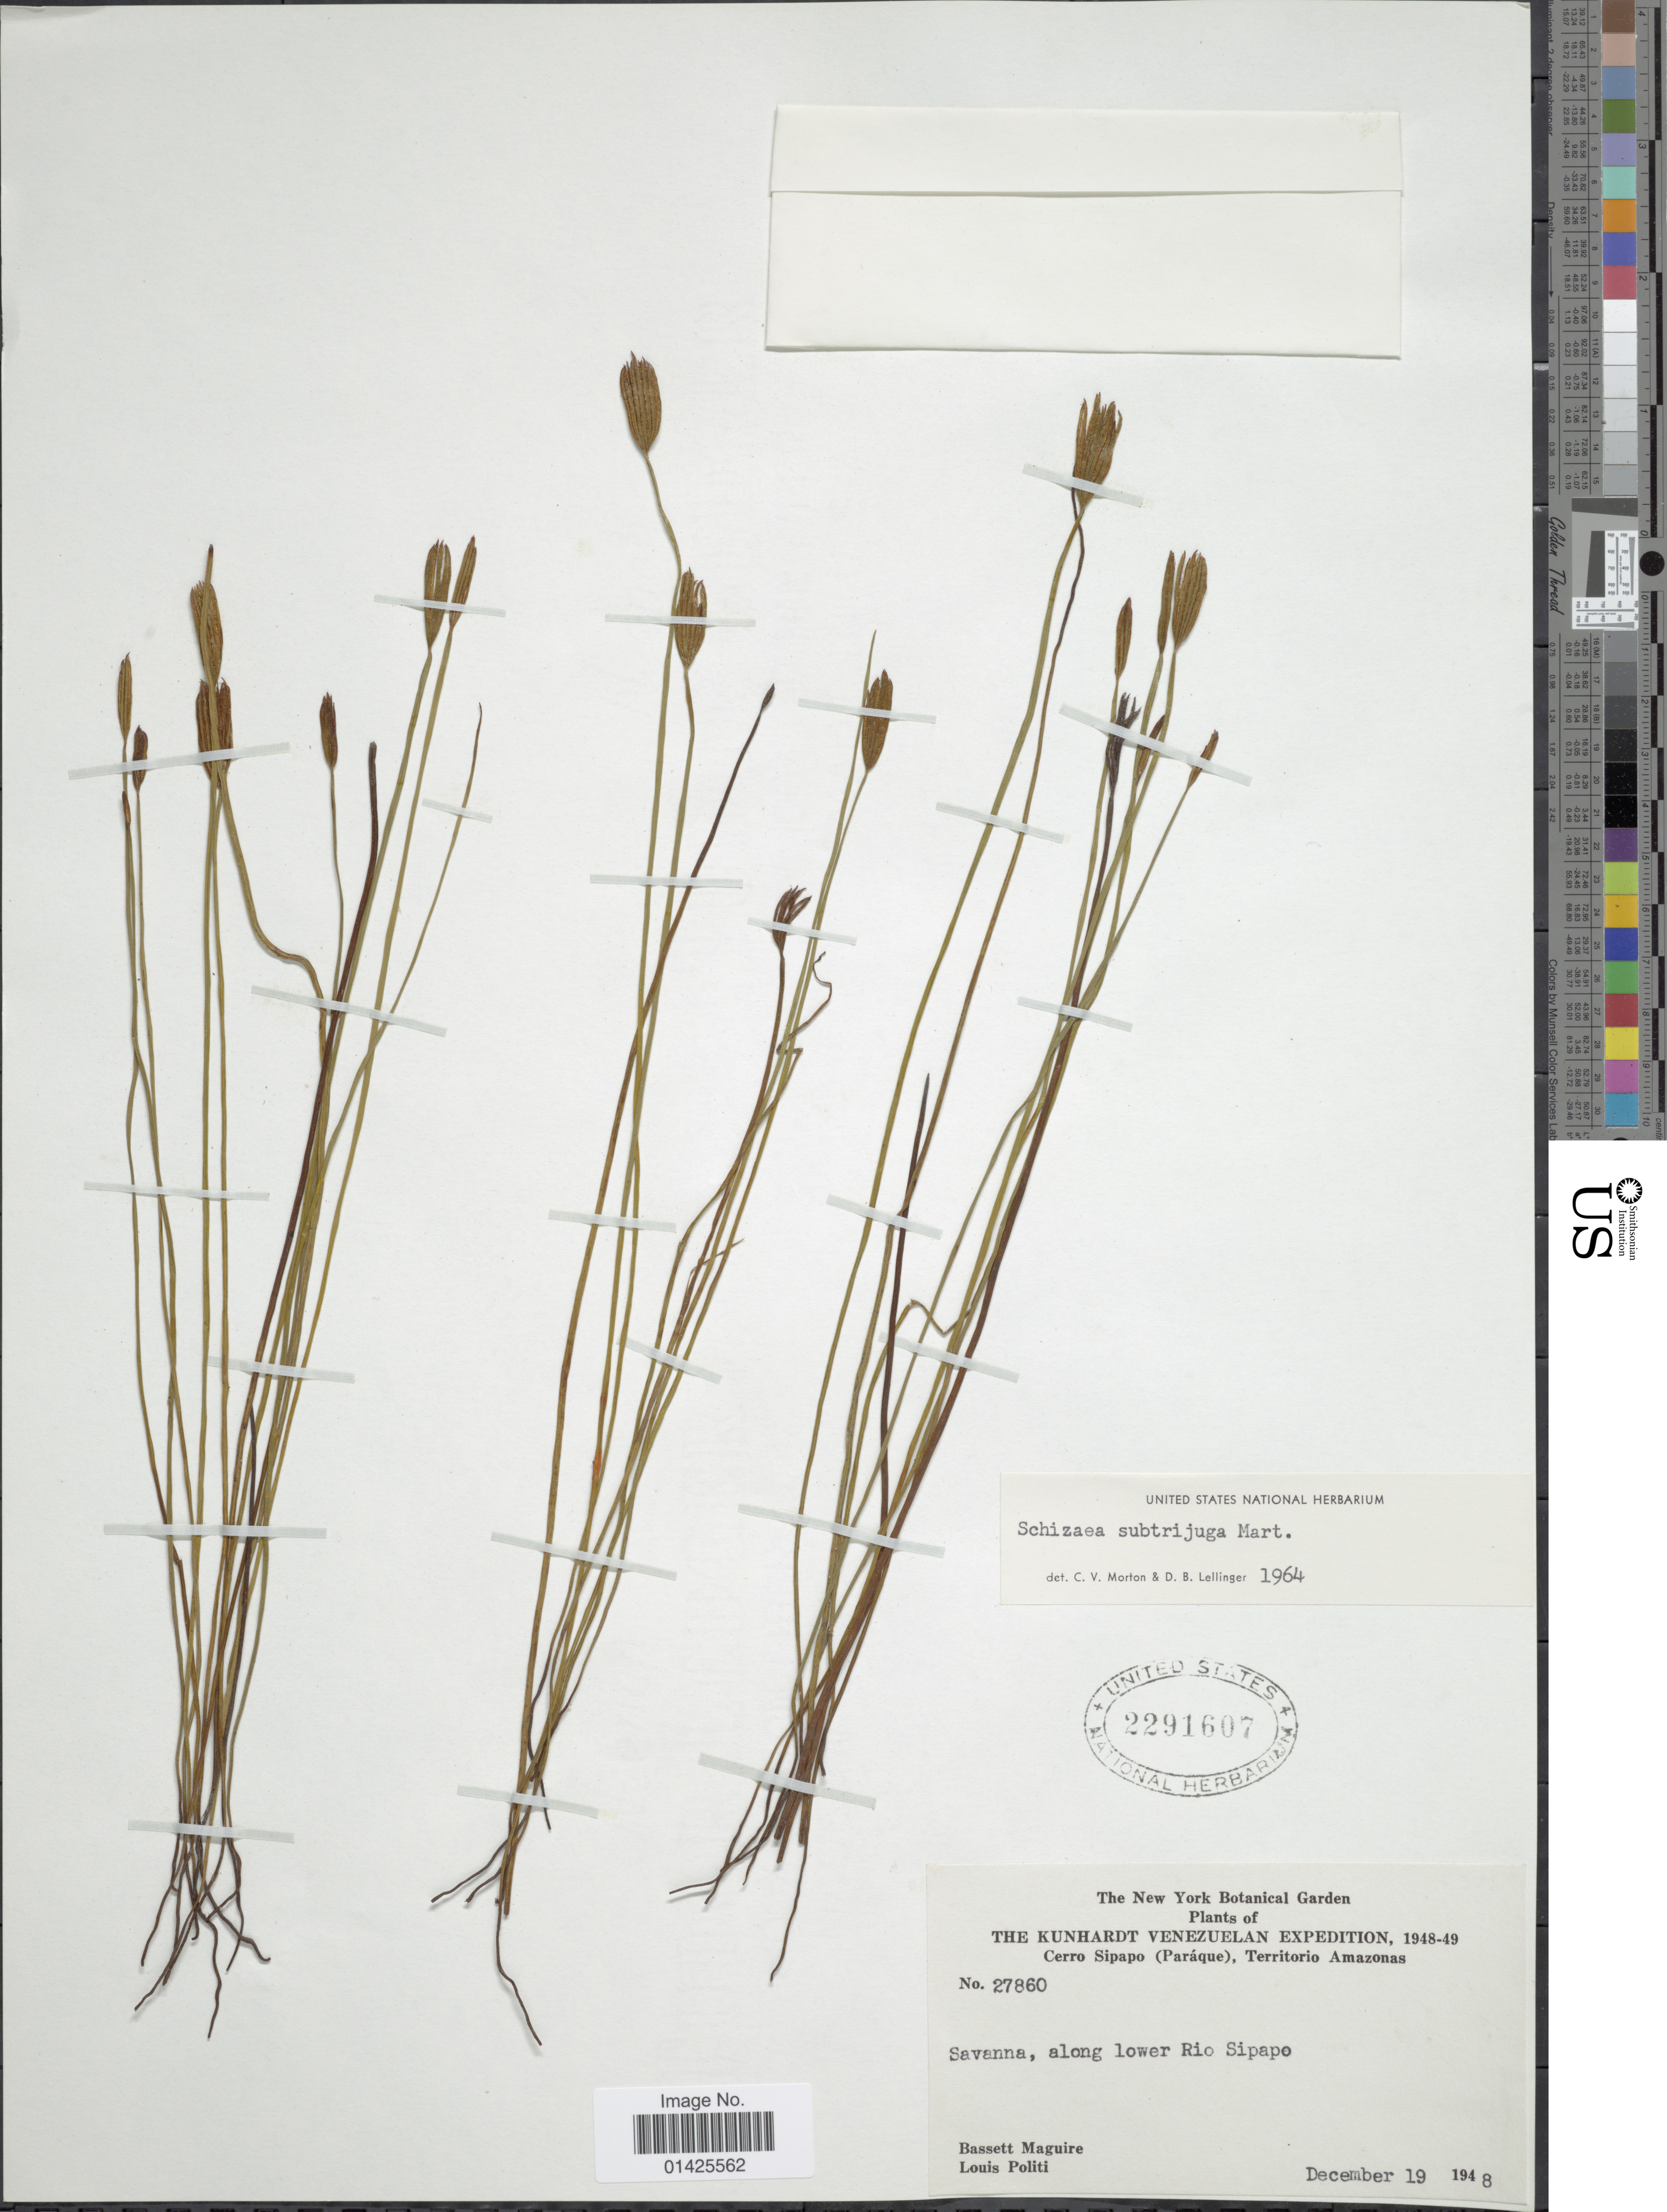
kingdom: Plantae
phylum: Tracheophyta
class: Polypodiopsida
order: Schizaeales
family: Schizaeaceae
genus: Actinostachys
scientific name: Actinostachys subtrijuga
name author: (Mart.) C. Presl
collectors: B. Maguire & L. Politi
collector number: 27860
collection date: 1948-12-19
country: Venezuela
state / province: Amazonas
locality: Cerro Sipapo (Paraque), Savanna, along lower Rio Sipapo.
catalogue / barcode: US 2291607